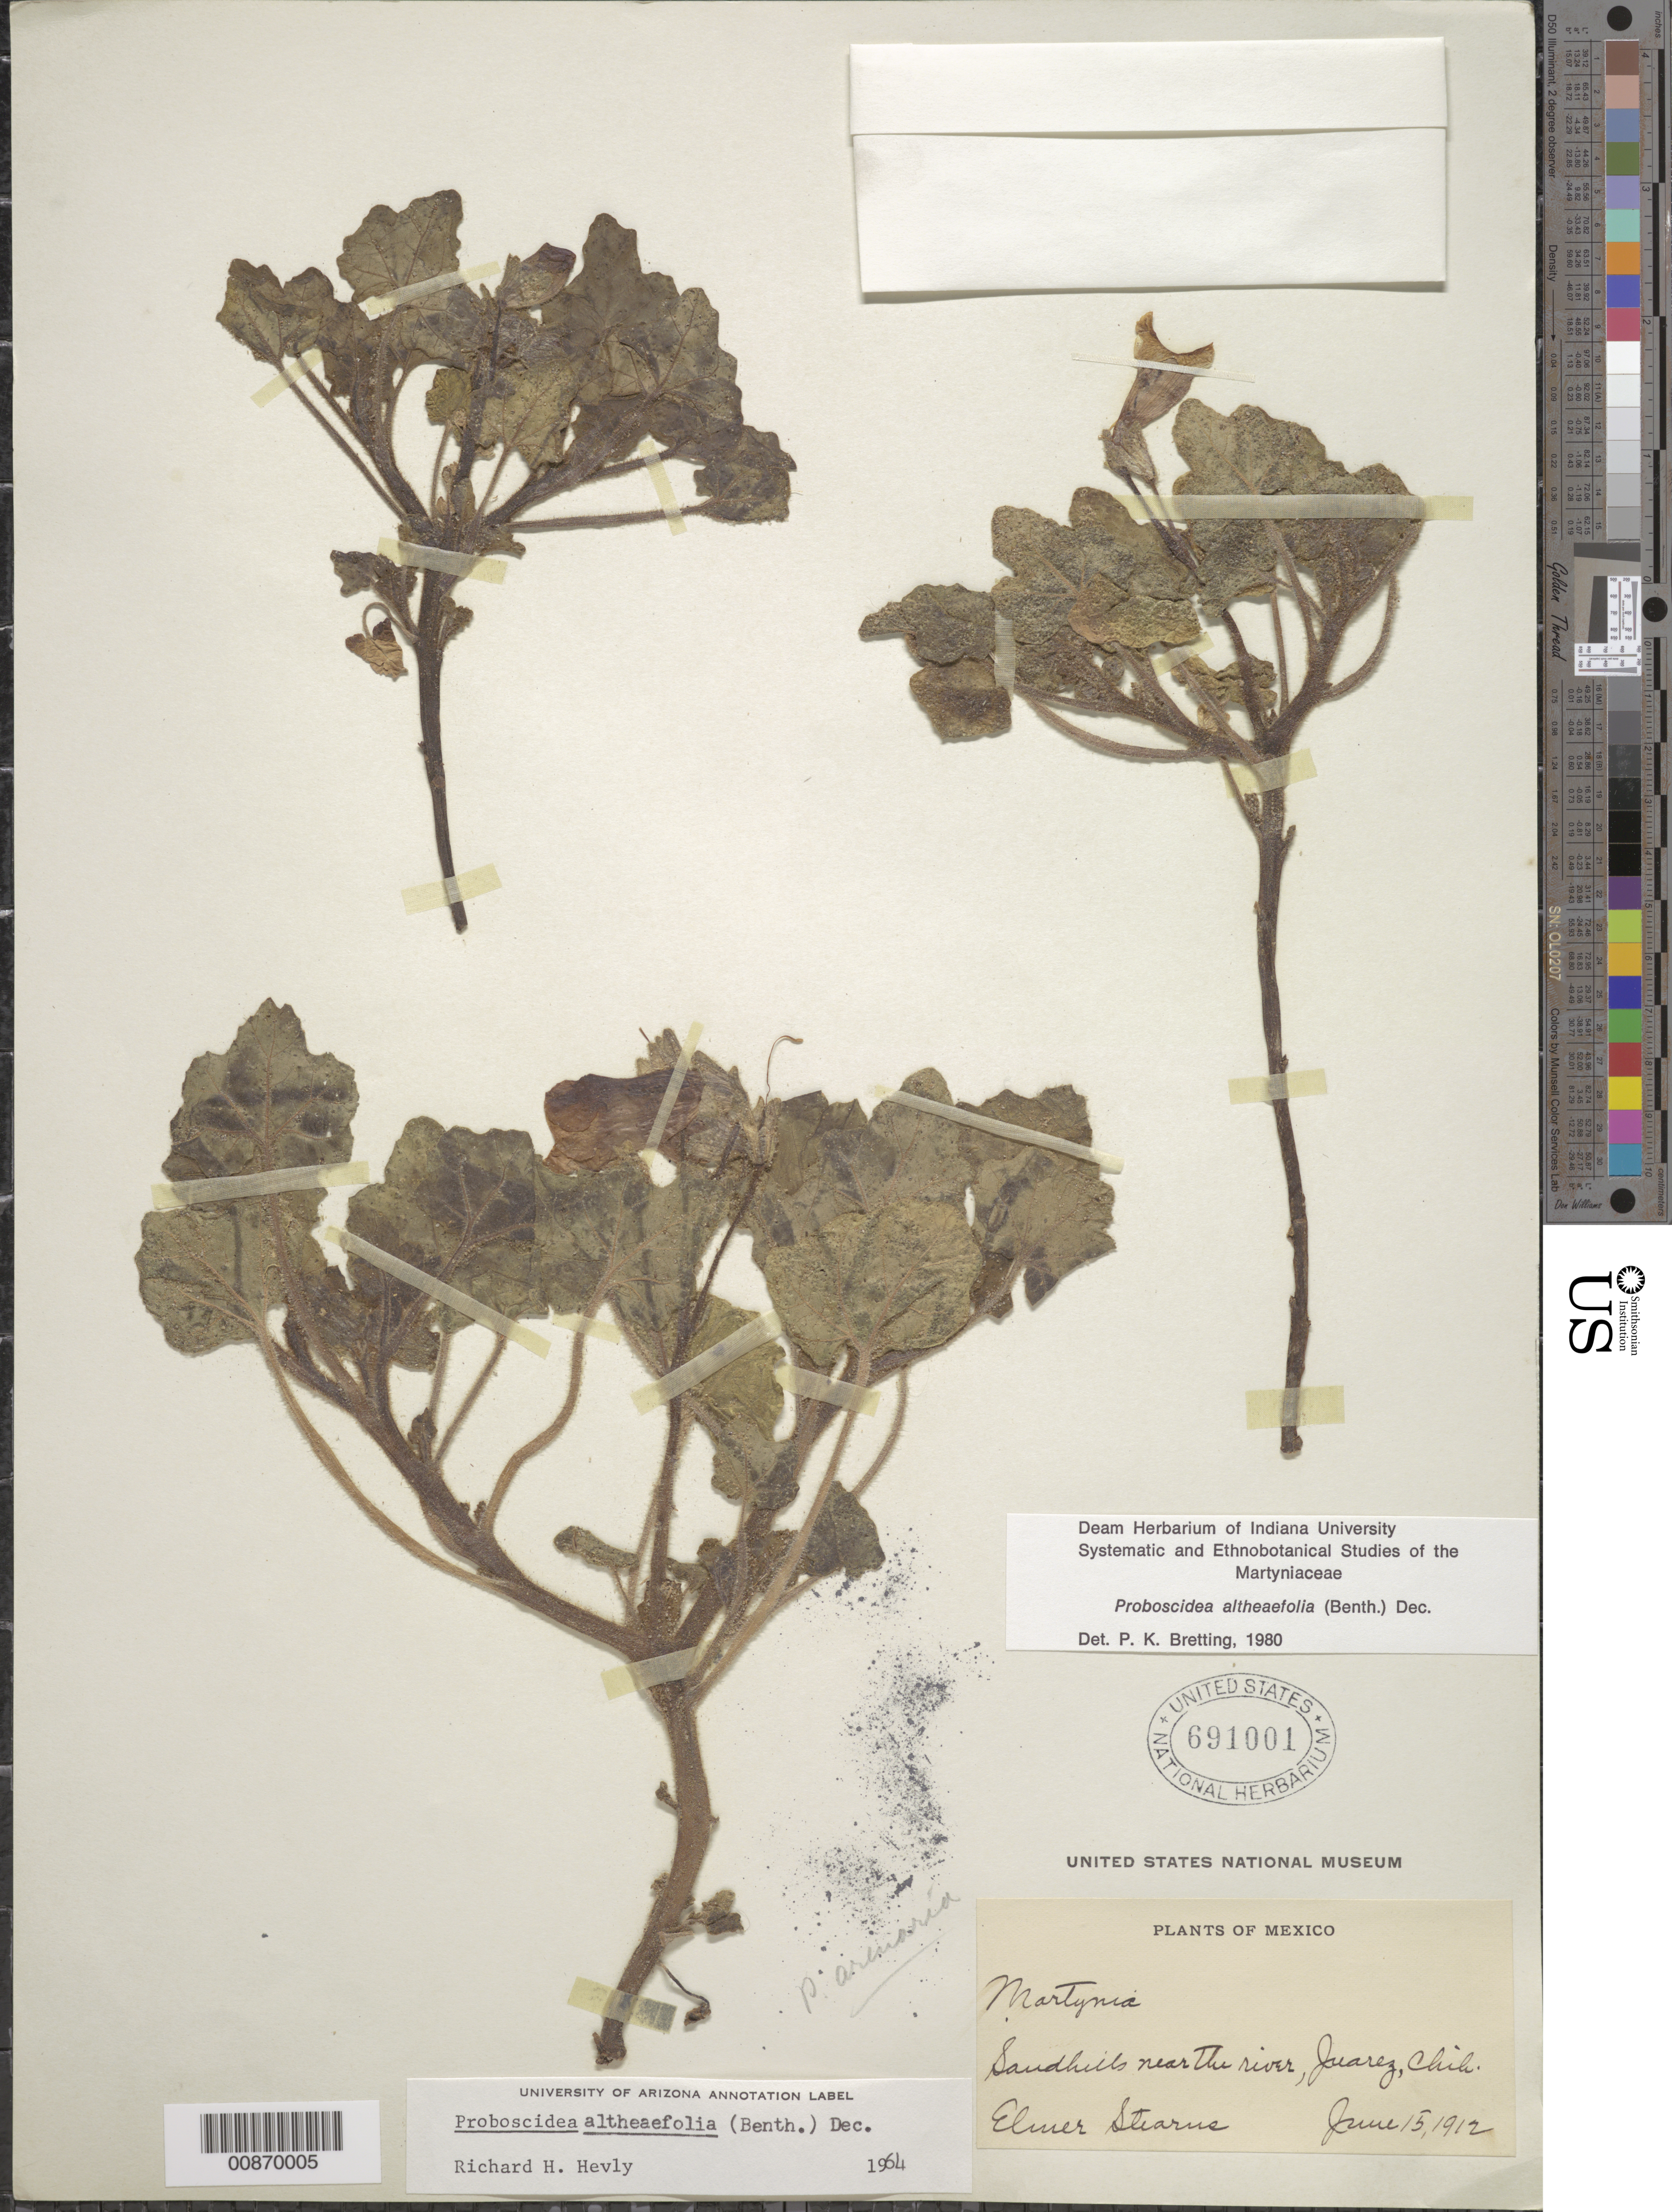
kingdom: Plantae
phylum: Tracheophyta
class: Magnoliopsida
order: Lamiales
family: Martyniaceae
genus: Proboscidea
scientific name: Proboscidea althaeifolia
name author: (Benth.) Decne.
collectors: E. Stearns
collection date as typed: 15 Jun 1912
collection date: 1912-06-15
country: Mexico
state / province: Chihuahua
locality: Juárez, Chihuahua.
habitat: Sandhills near the river.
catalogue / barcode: US 691001